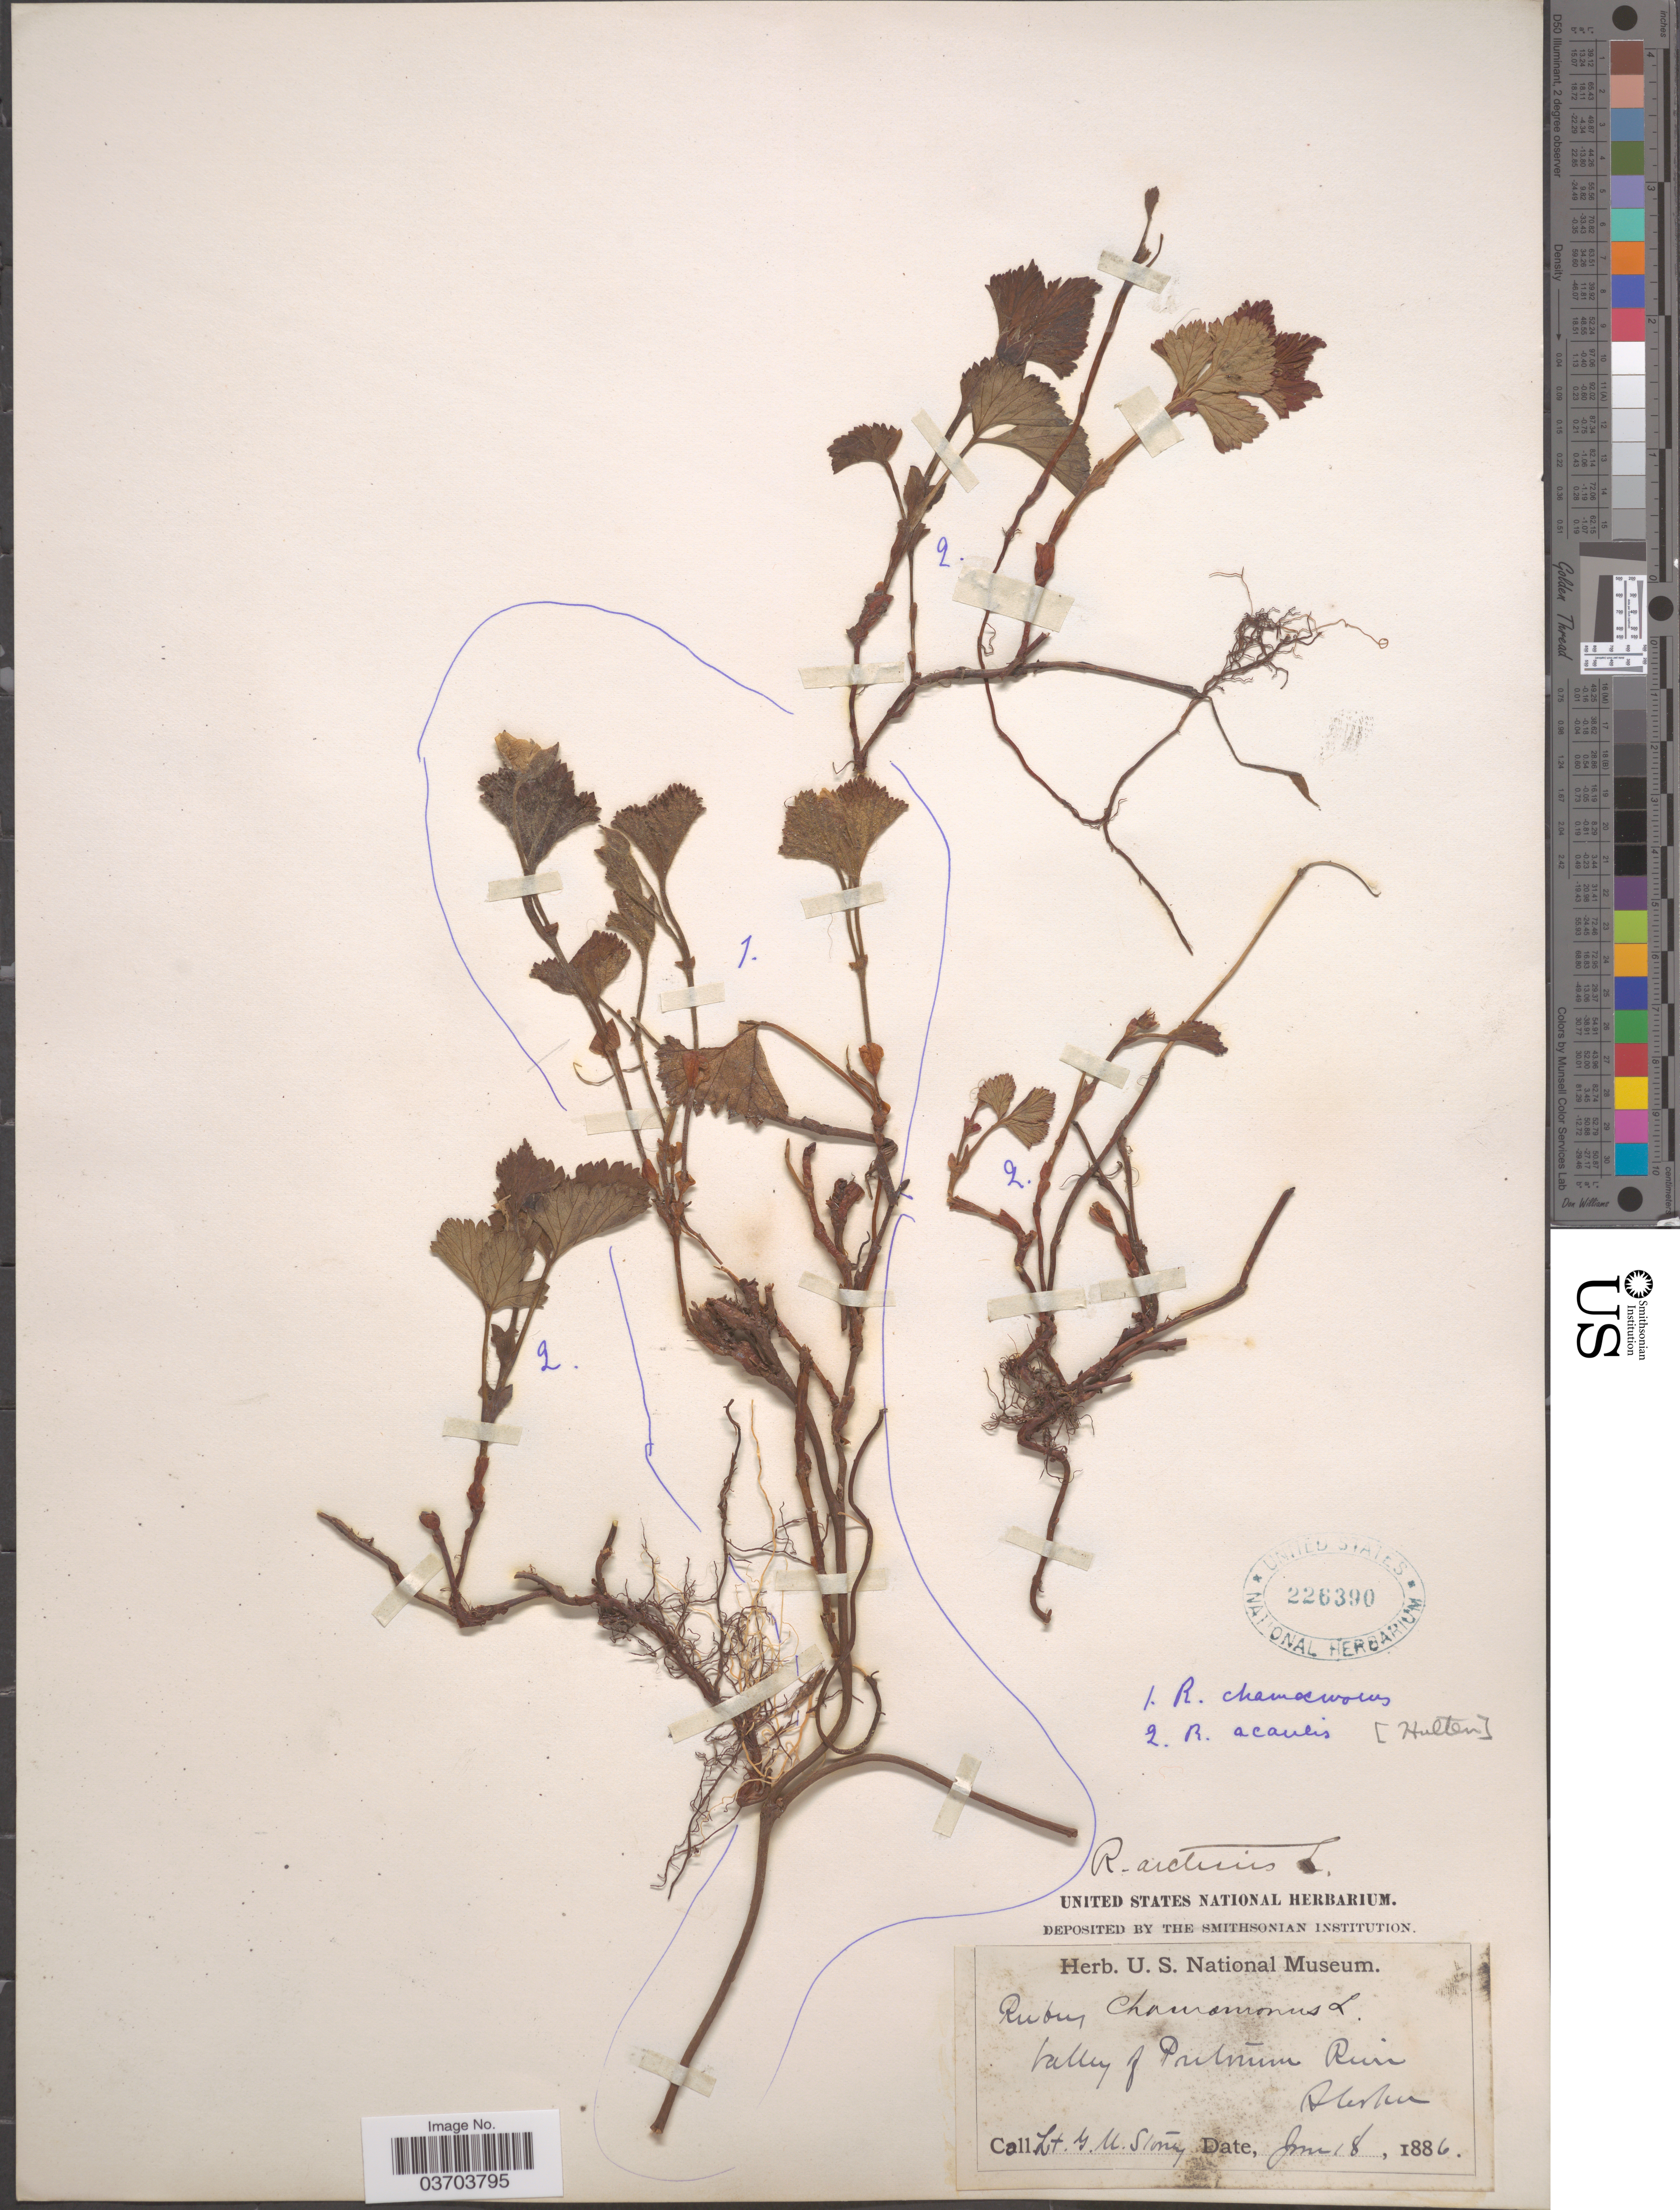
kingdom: Plantae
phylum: Tracheophyta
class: Magnoliopsida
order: Rosales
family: Rosaceae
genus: Rubus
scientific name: Rubus acaulis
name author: Michx.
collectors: G. Stoney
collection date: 1886-06-18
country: United States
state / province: Alaska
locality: Valley of Putnum River.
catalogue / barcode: US 226390